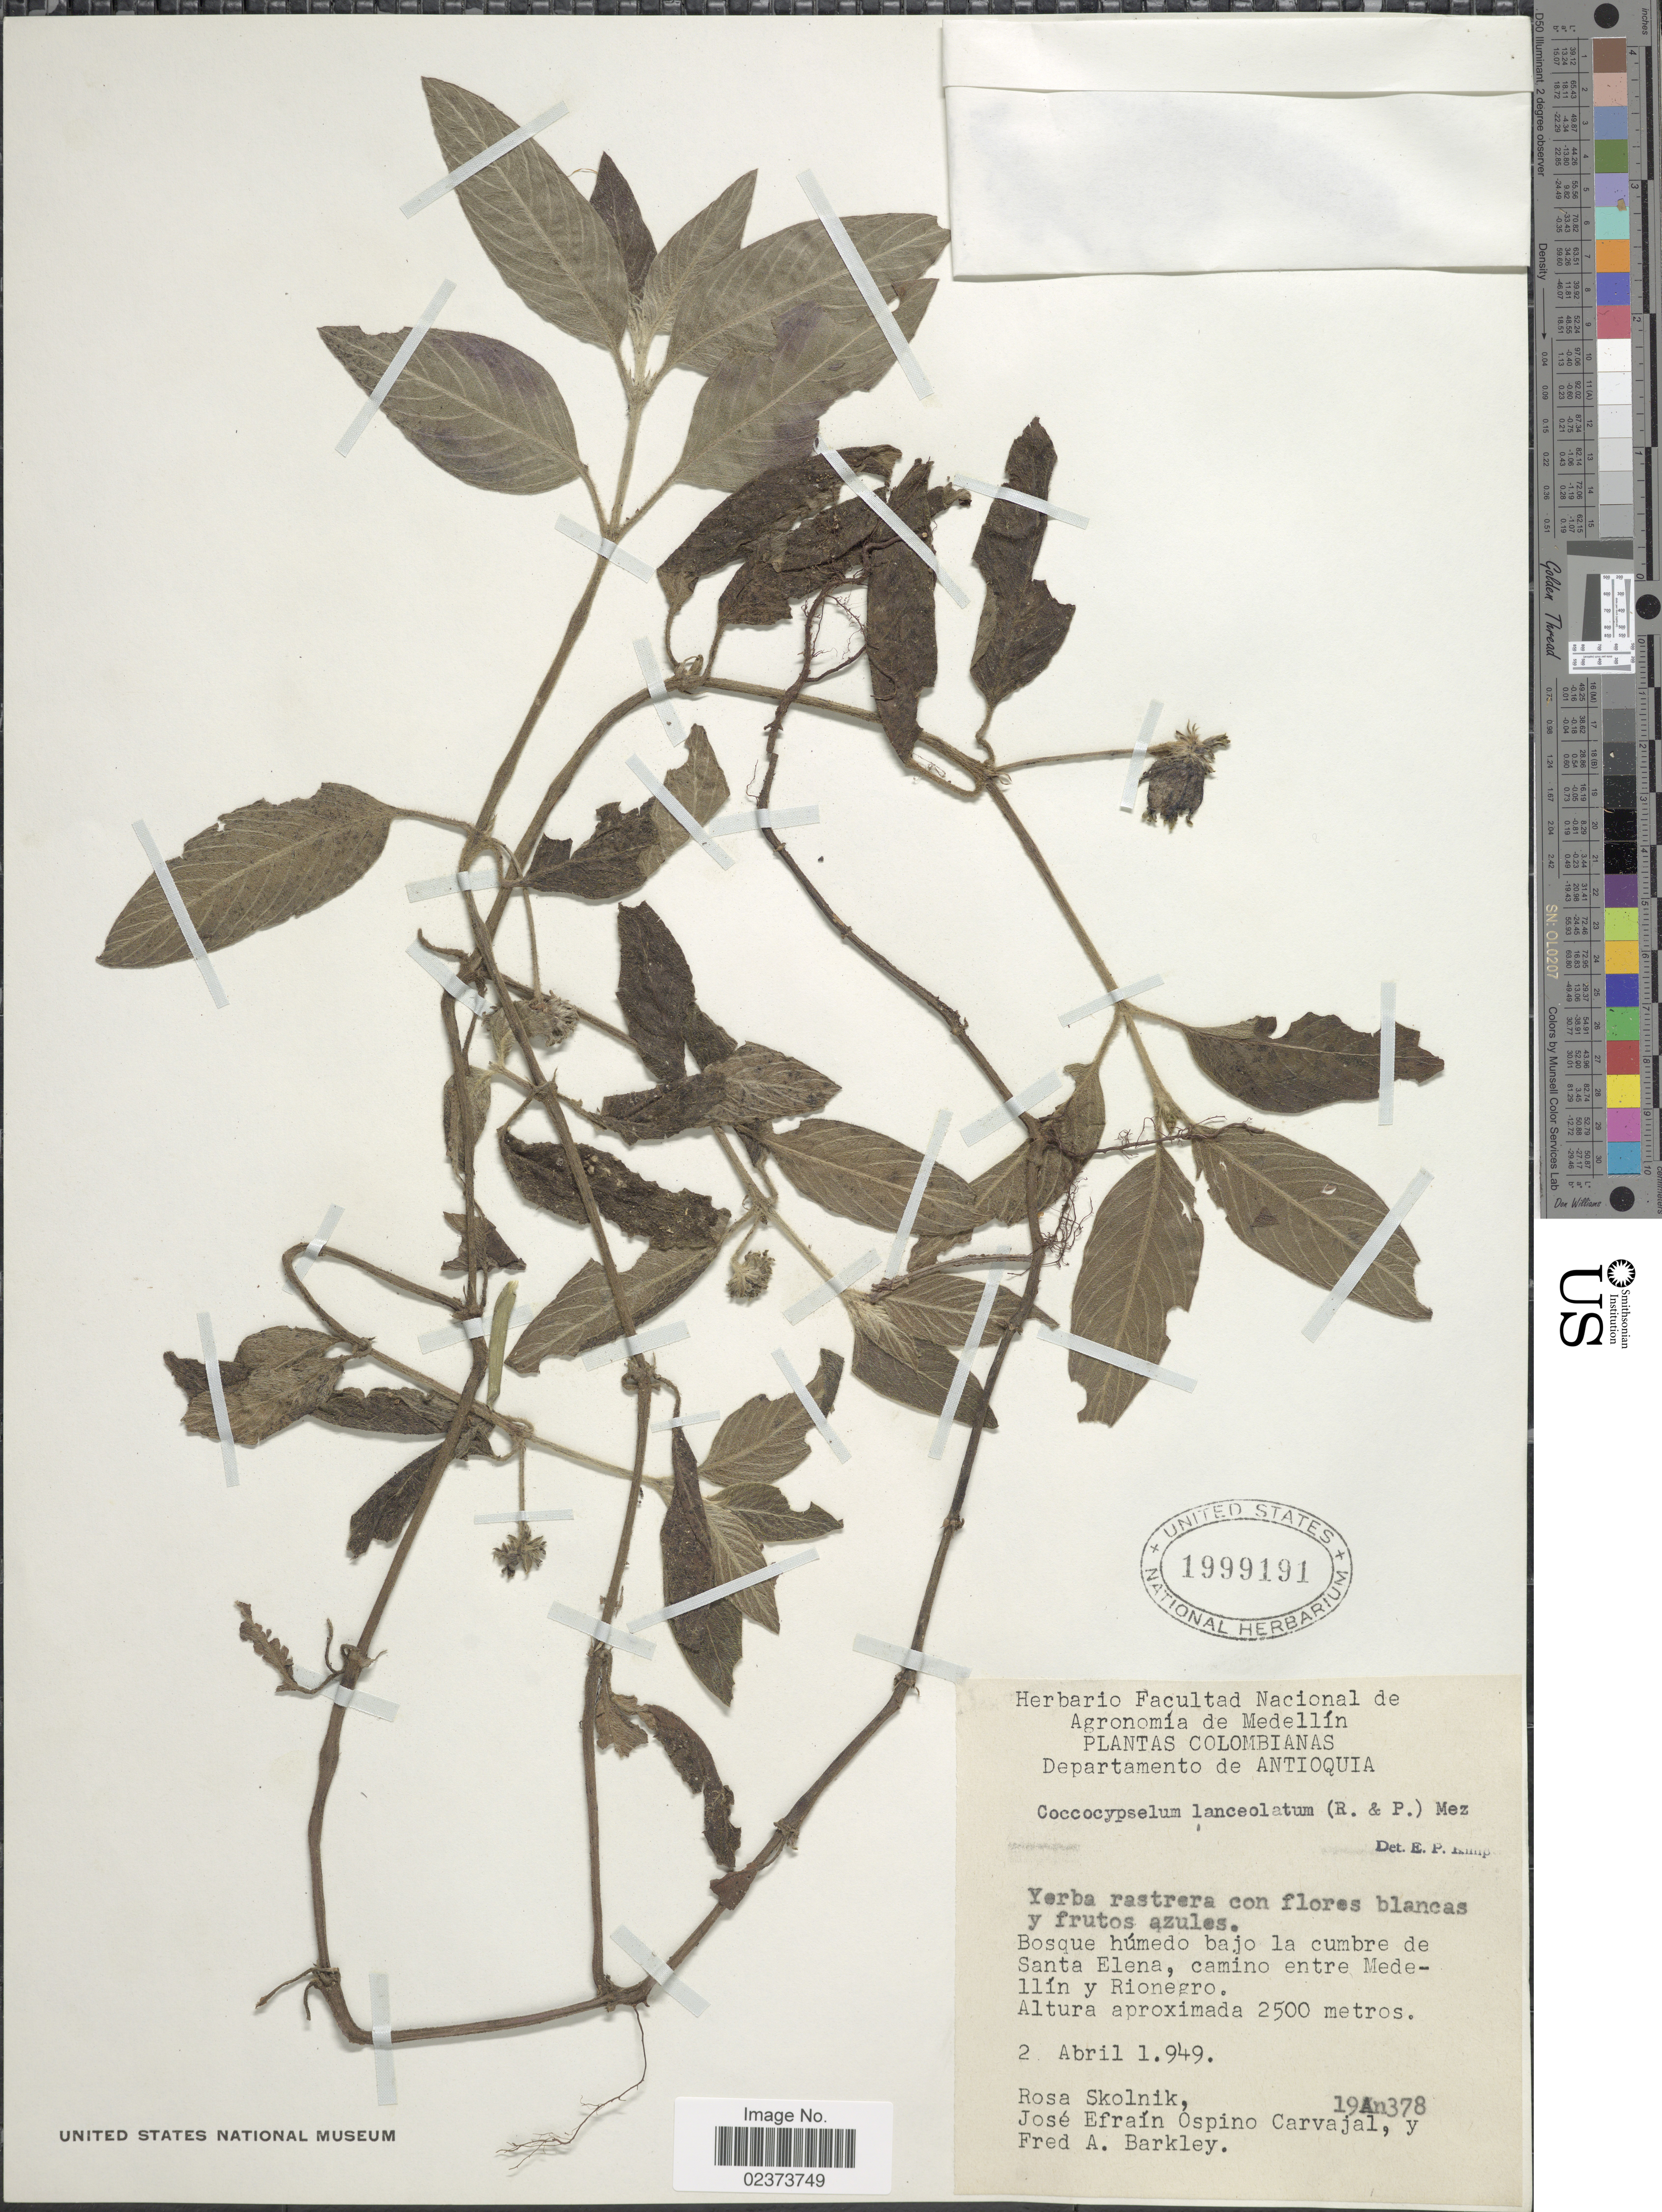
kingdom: Plantae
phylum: Tracheophyta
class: Magnoliopsida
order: Gentianales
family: Rubiaceae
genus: Coccocypselum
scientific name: Coccocypselum lanceolatum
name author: (Ruiz & Pav.) Pers.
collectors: R. Skolnik, J. Ospino Carvajal & F. A. Barkley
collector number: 19An378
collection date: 1949-04-02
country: Colombia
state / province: Antioquia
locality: Departamento de Antioquia, Bosque húmedo bajo la cumbre de Santa Elena, camino entre Medellín y Rionegro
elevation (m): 2500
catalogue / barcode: US 1999191